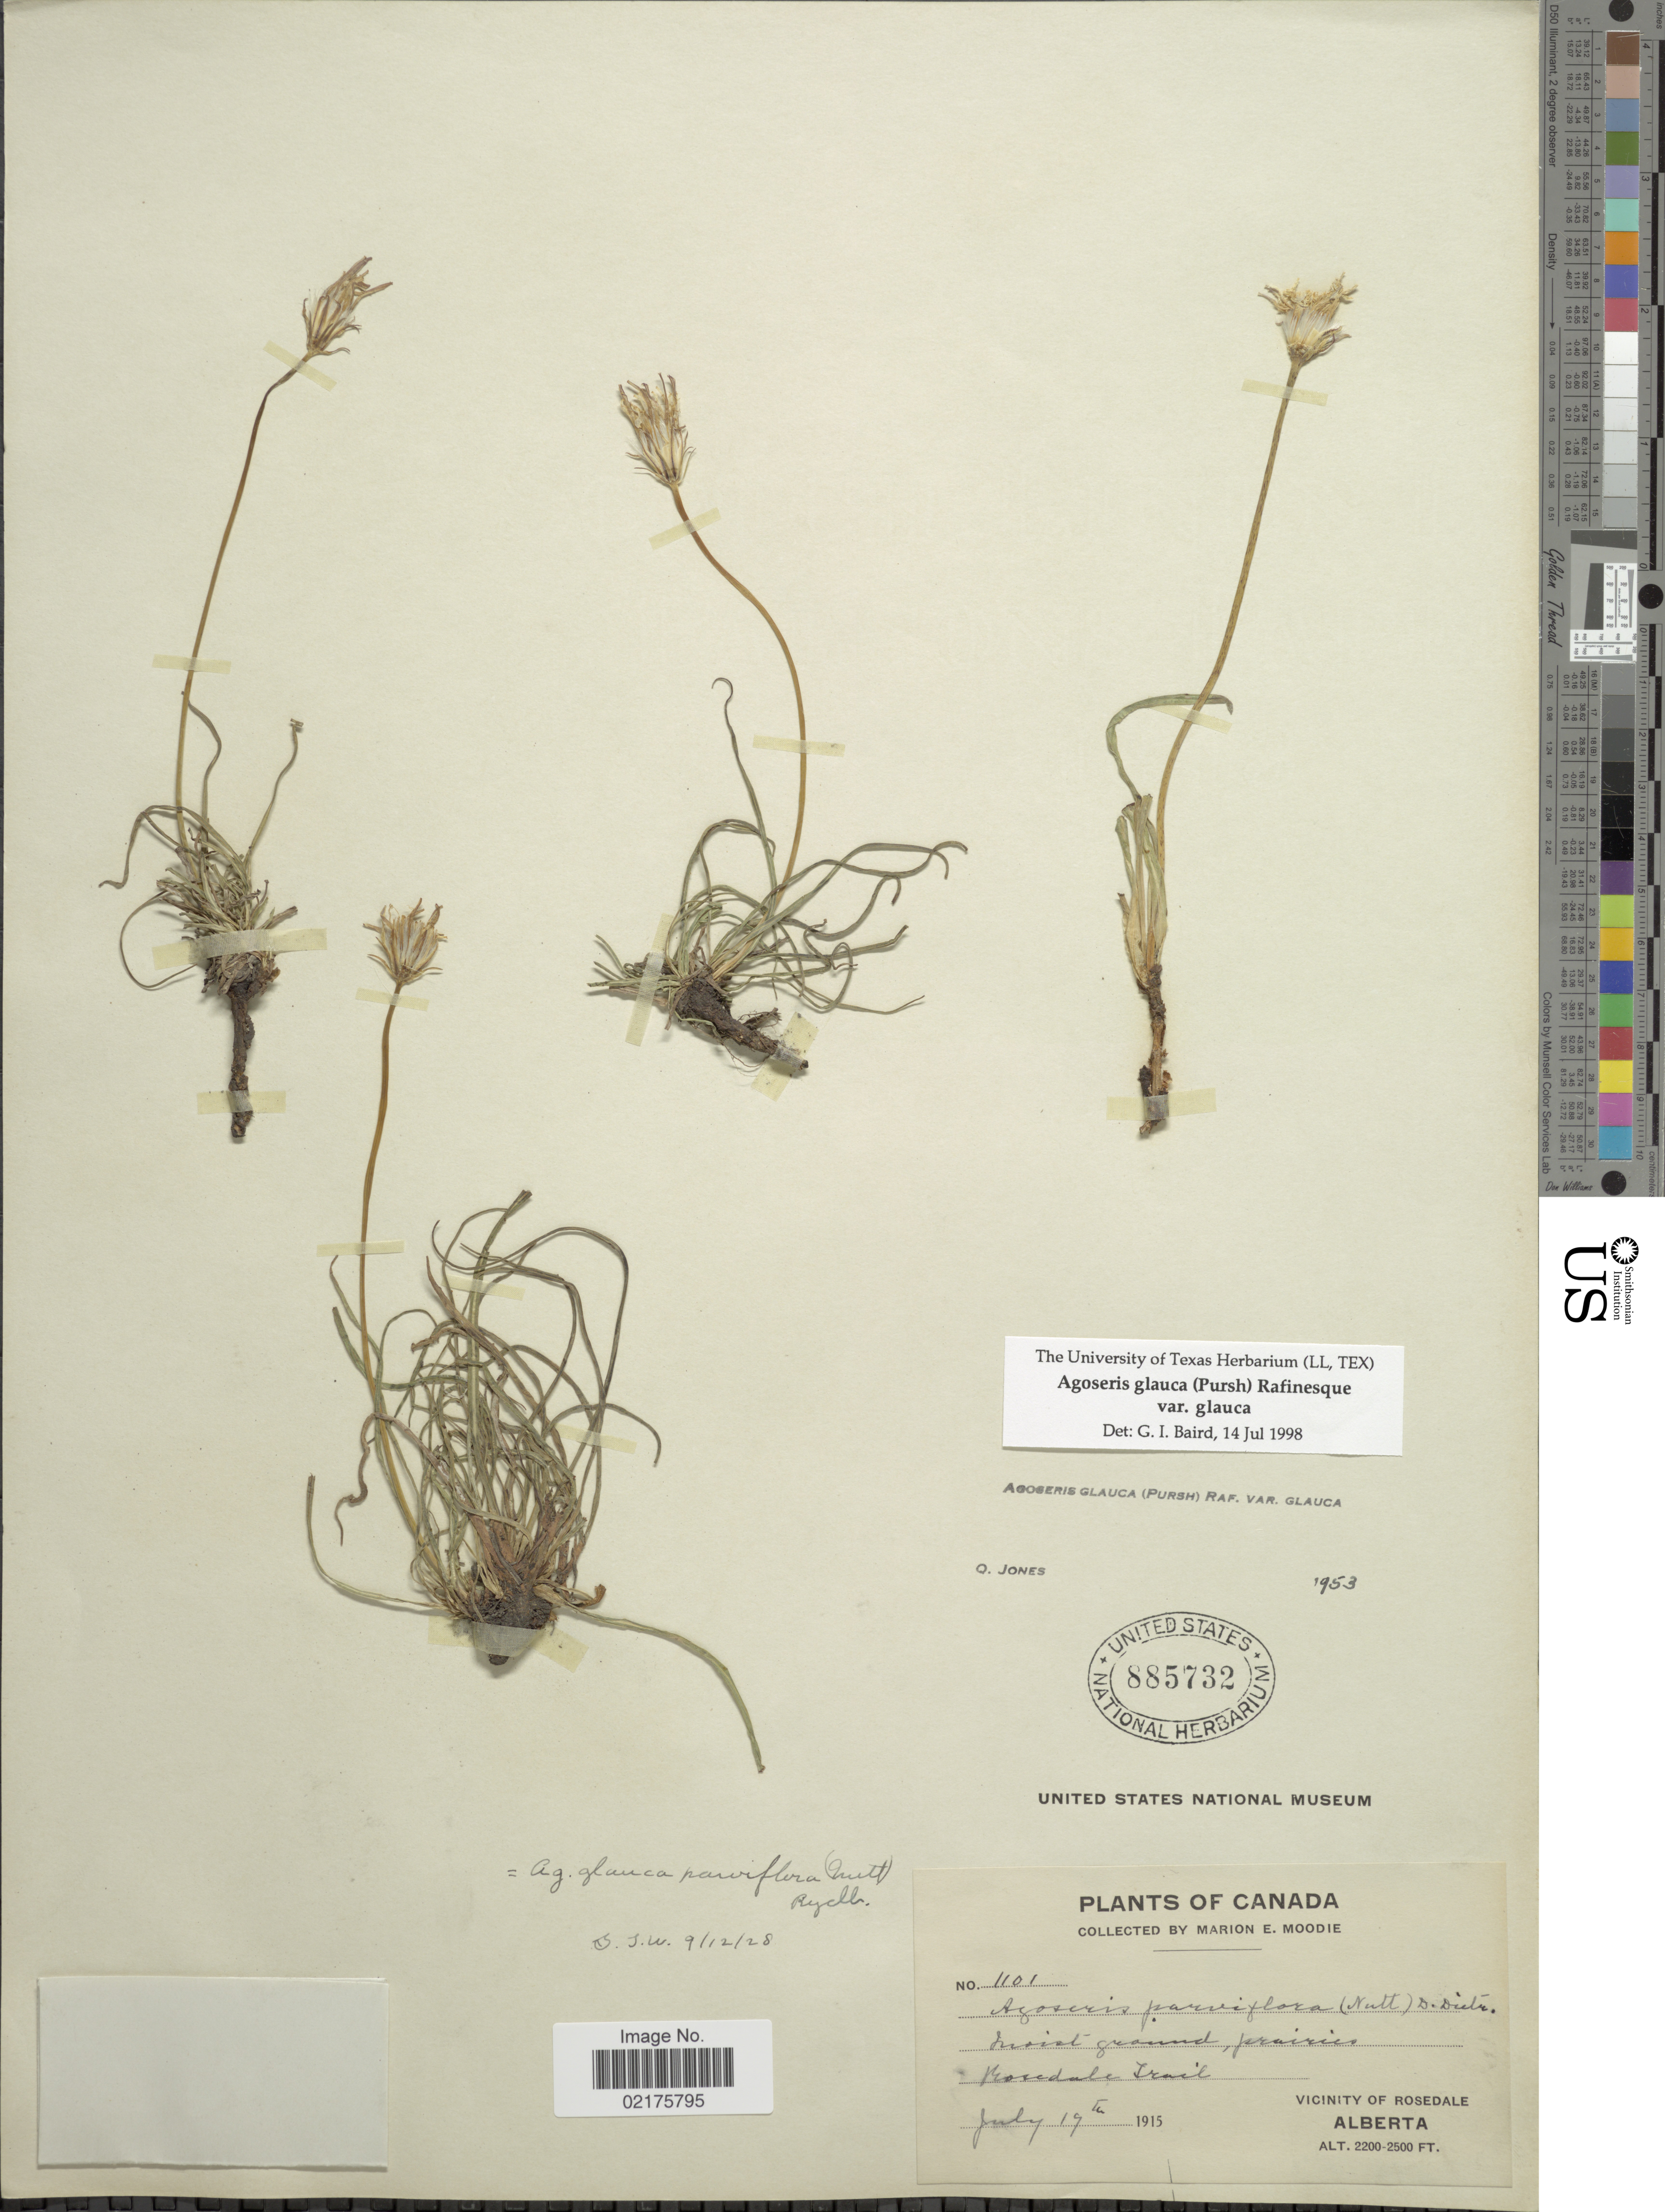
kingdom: Plantae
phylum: Tracheophyta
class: Magnoliopsida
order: Asterales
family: Asteraceae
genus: Agoseris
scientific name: Agoseris glauca var. glauca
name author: (Pursh) Raf.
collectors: M. E. Moodie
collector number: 1101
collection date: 1915-07-19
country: Canada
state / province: Alberta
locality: Rosedale Trail, Vicinity of Rosedale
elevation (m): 671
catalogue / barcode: US 885732